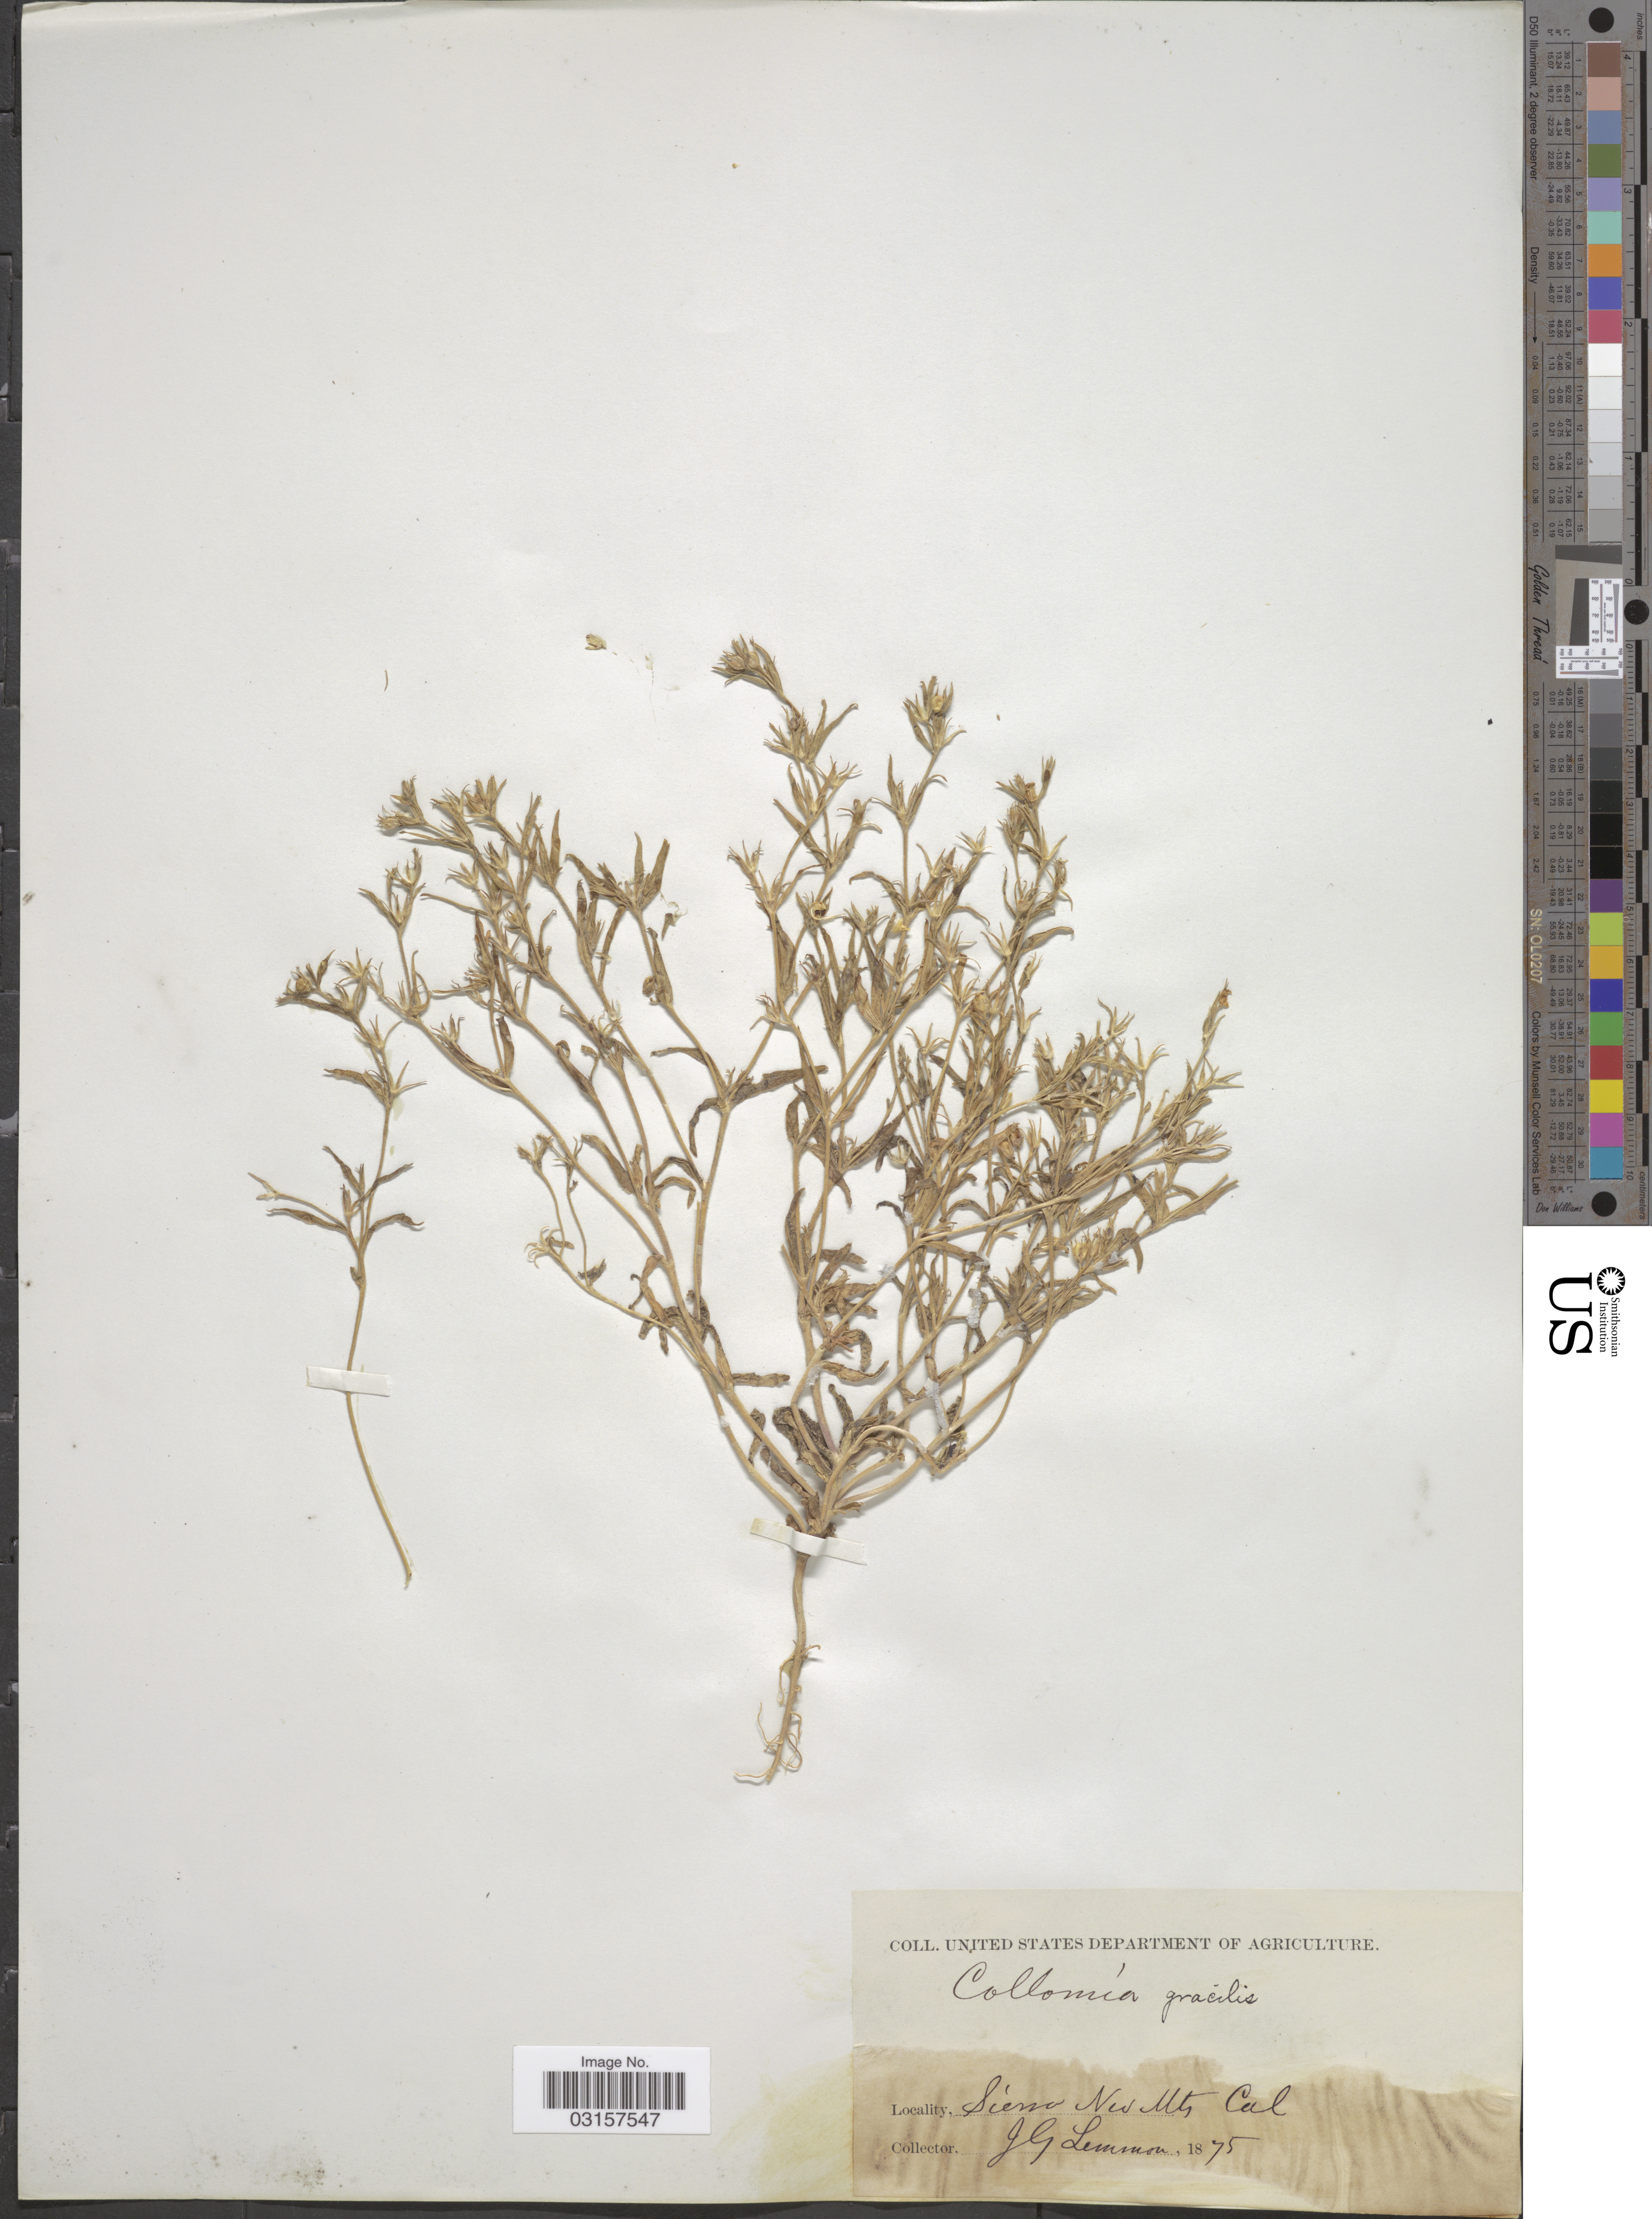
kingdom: Plantae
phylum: Tracheophyta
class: Magnoliopsida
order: Ericales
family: Polemoniaceae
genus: Microsteris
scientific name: Microsteris gracilis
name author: (Hook.) Greene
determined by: (US) Smithsonian Institution - National Museum of Natural History - Department of Botany (UNITED STATES)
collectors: J. Lemmon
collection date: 1875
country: United States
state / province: California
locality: Sierra Nev. Mts.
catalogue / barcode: US 103234